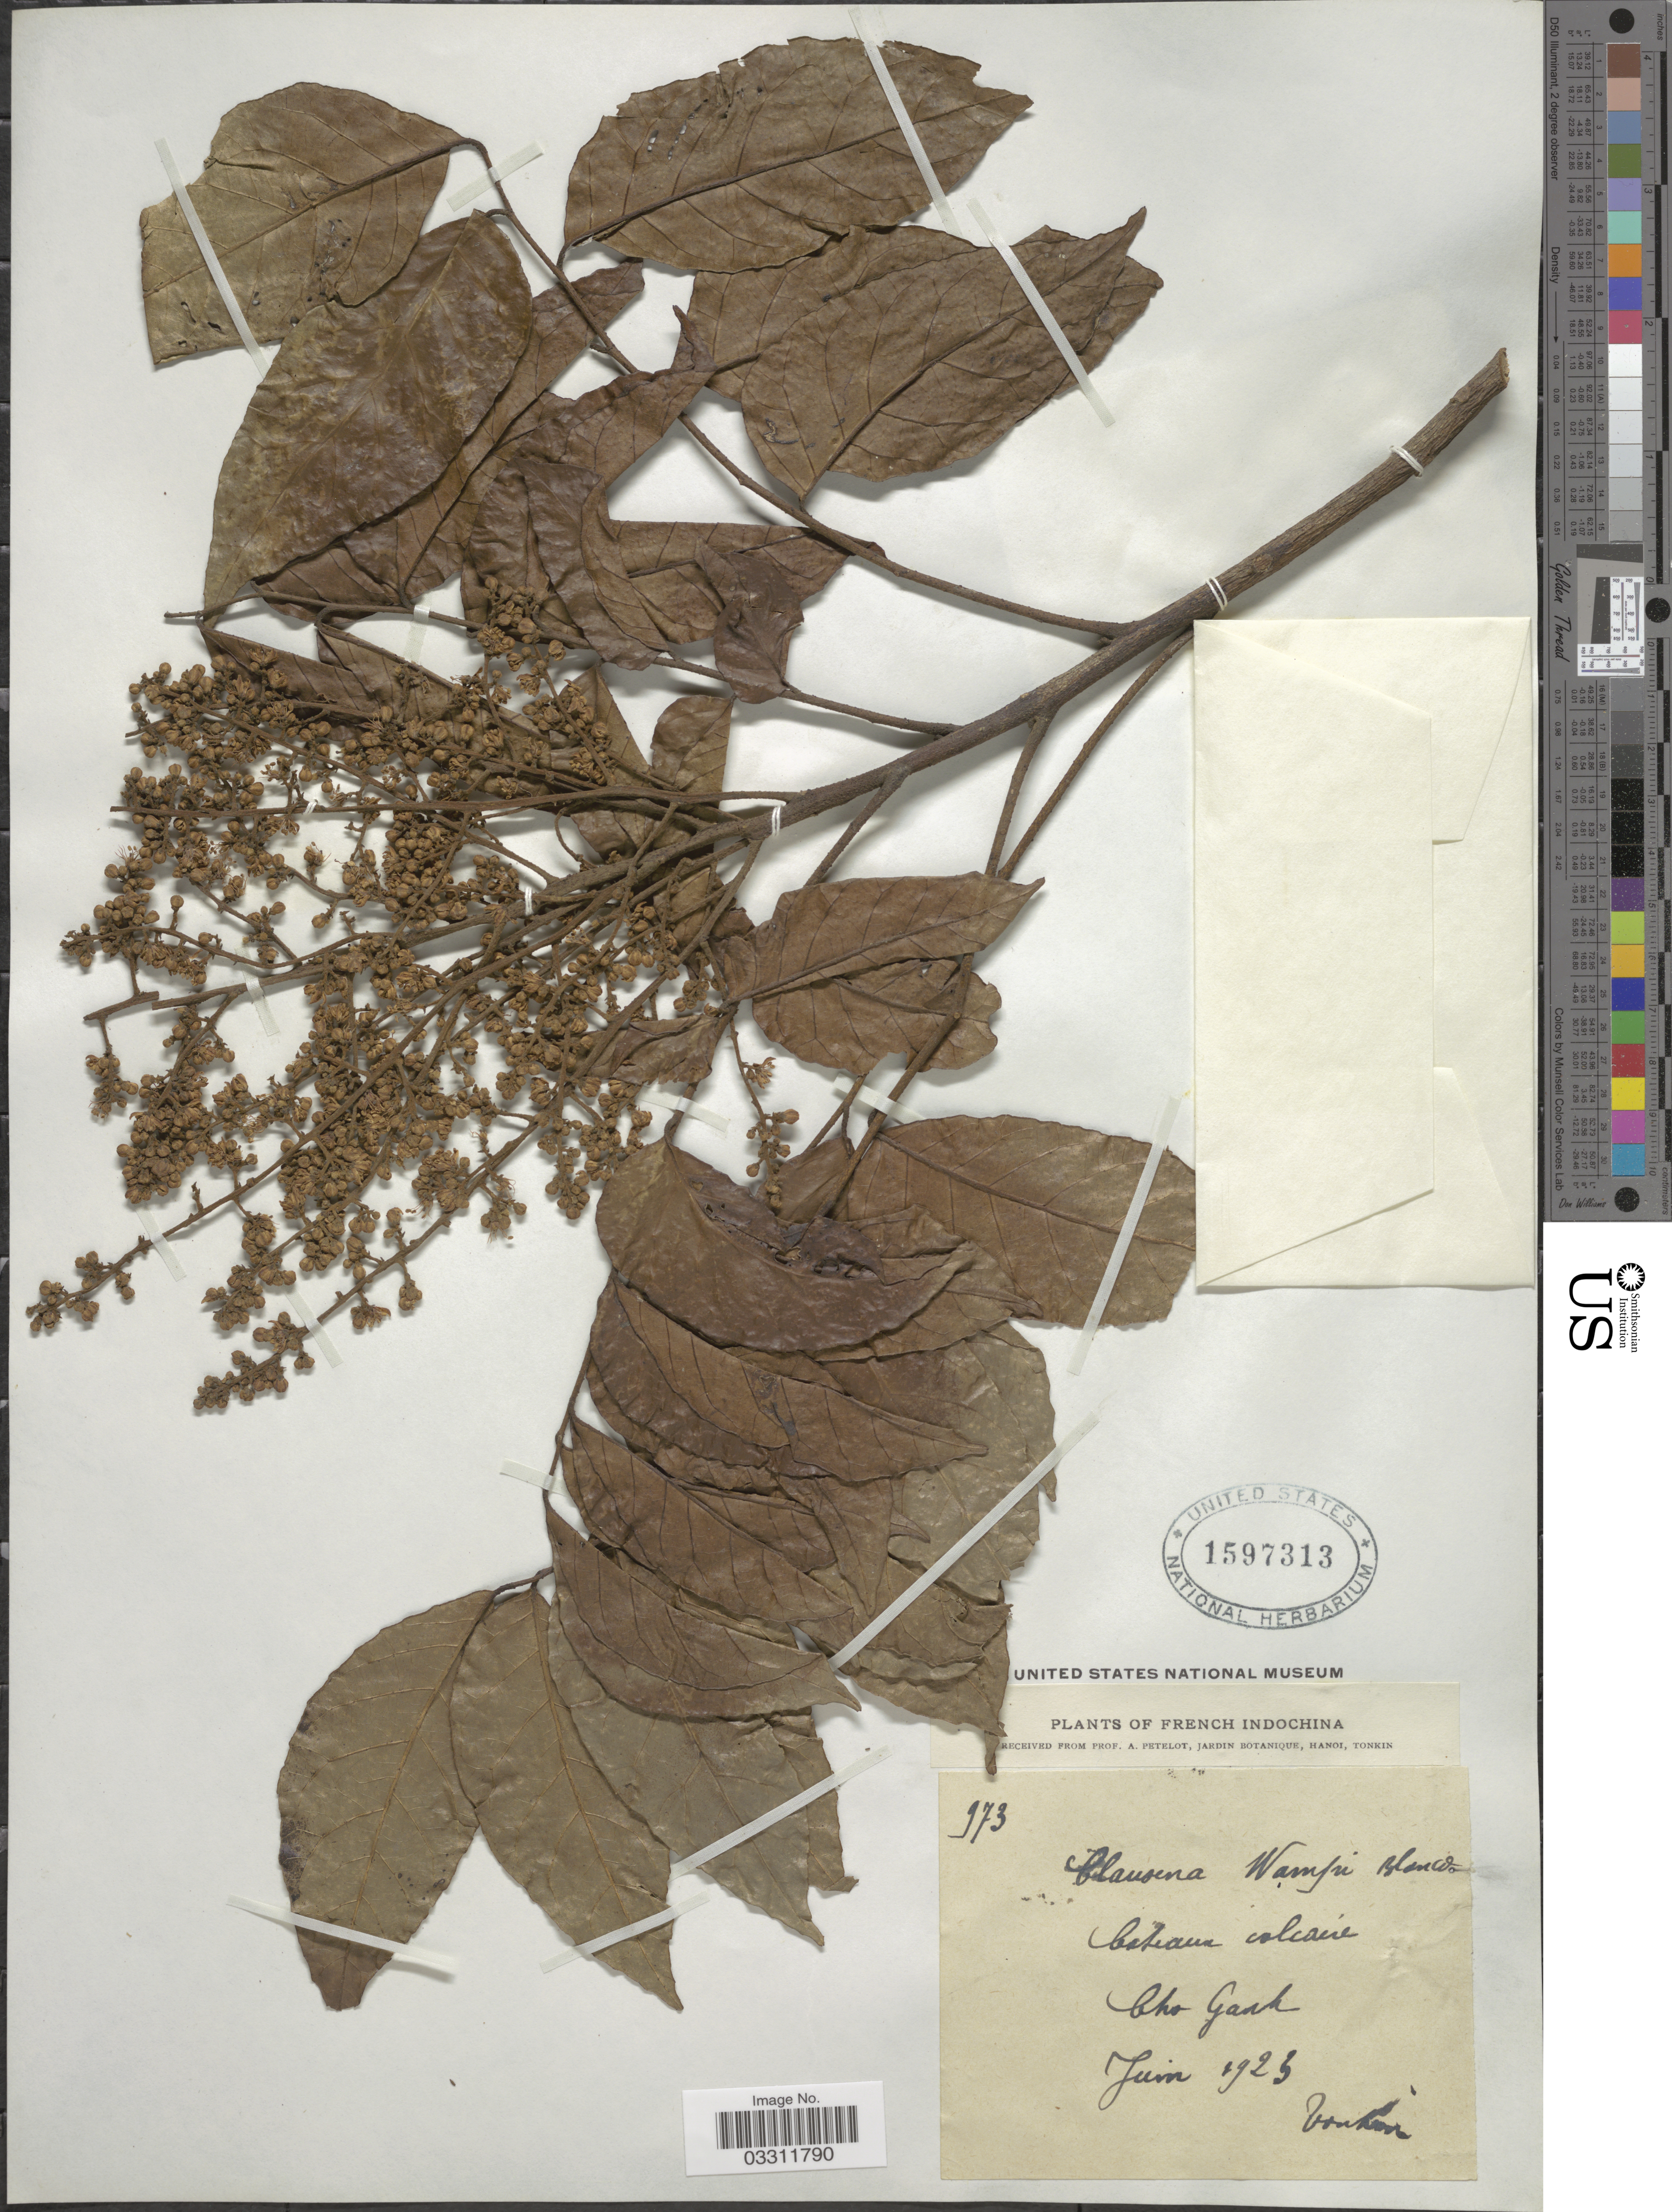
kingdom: Plantae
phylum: Tracheophyta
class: Magnoliopsida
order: Sapindales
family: Rutaceae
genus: Clausena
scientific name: Clausena lansium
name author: (Lour.) Skeels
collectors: A. Petelot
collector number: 973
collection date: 1923-06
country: Vietnam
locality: French Indochina. Cho Ganh.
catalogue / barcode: US 1597313